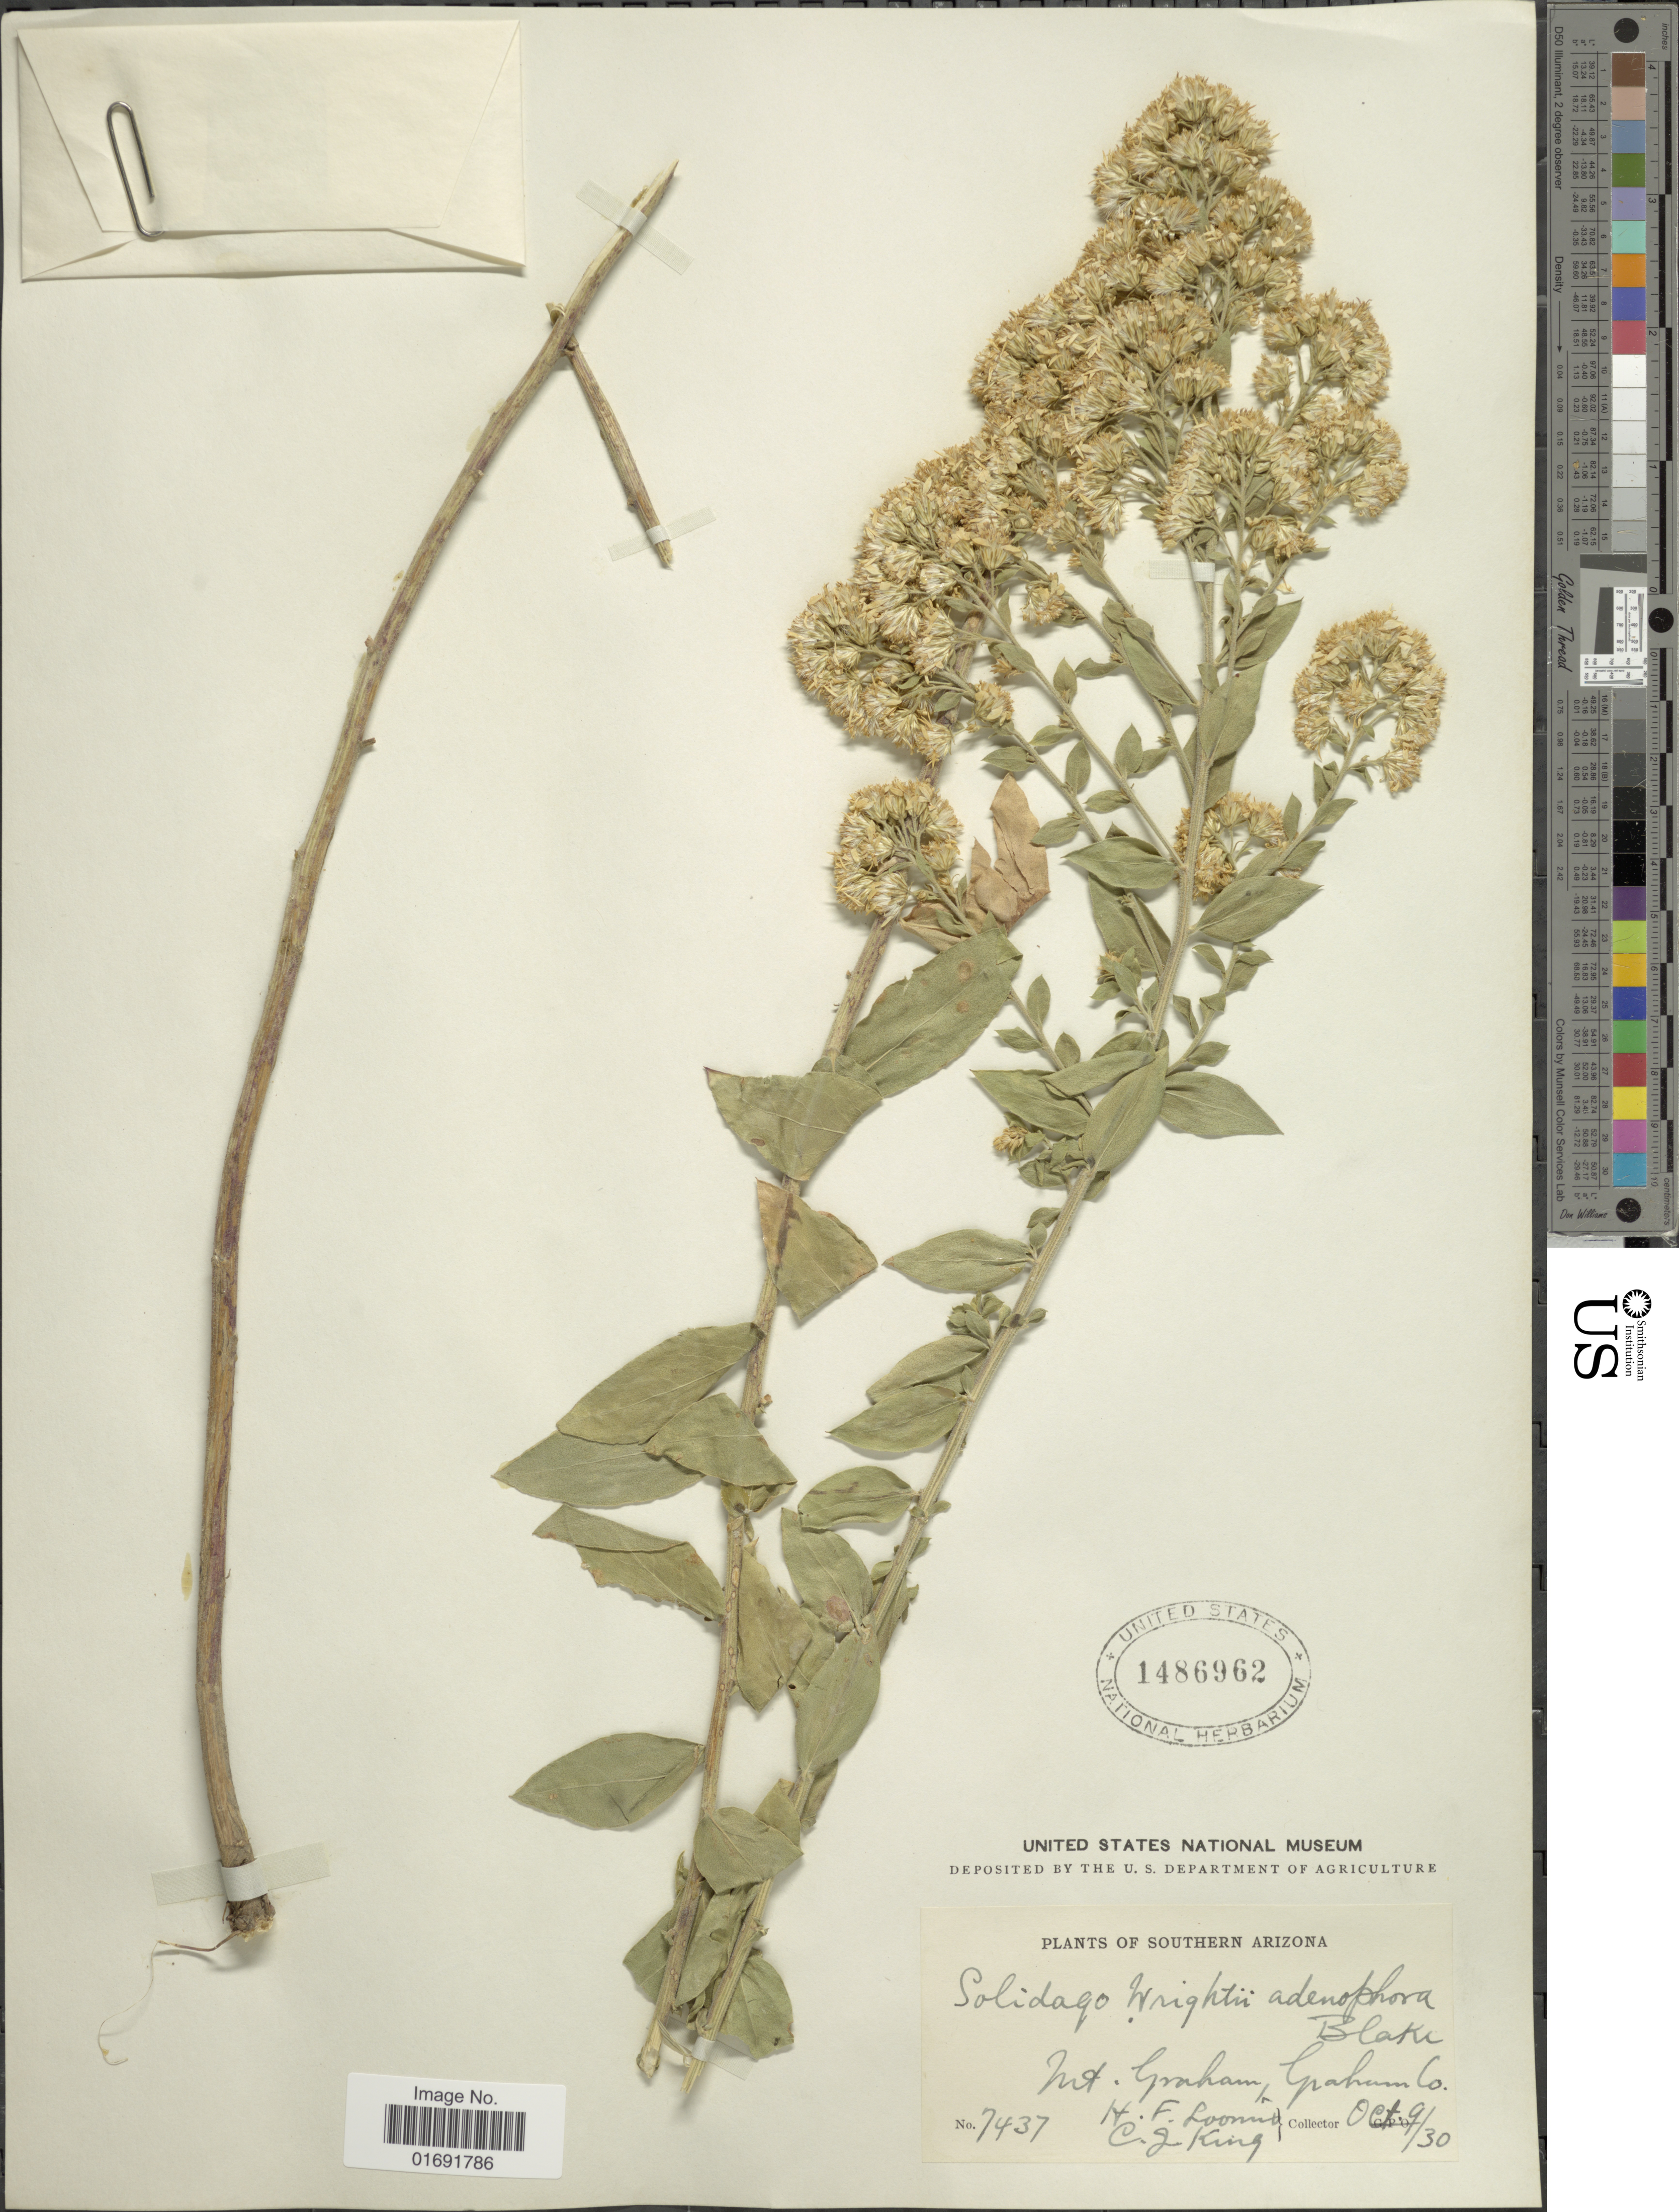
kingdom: Plantae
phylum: Tracheophyta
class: Magnoliopsida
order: Asterales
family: Asteraceae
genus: Solidago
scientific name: Solidago wrightii var. adenophora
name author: S.F. Blake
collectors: H. F. Loomis & C. J. King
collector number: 7437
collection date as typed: Transcribed d/m/y: 9/10/30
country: United States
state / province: Arizona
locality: Southern Arizona, Mt. Graham, Graham Co.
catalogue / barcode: US 1486962